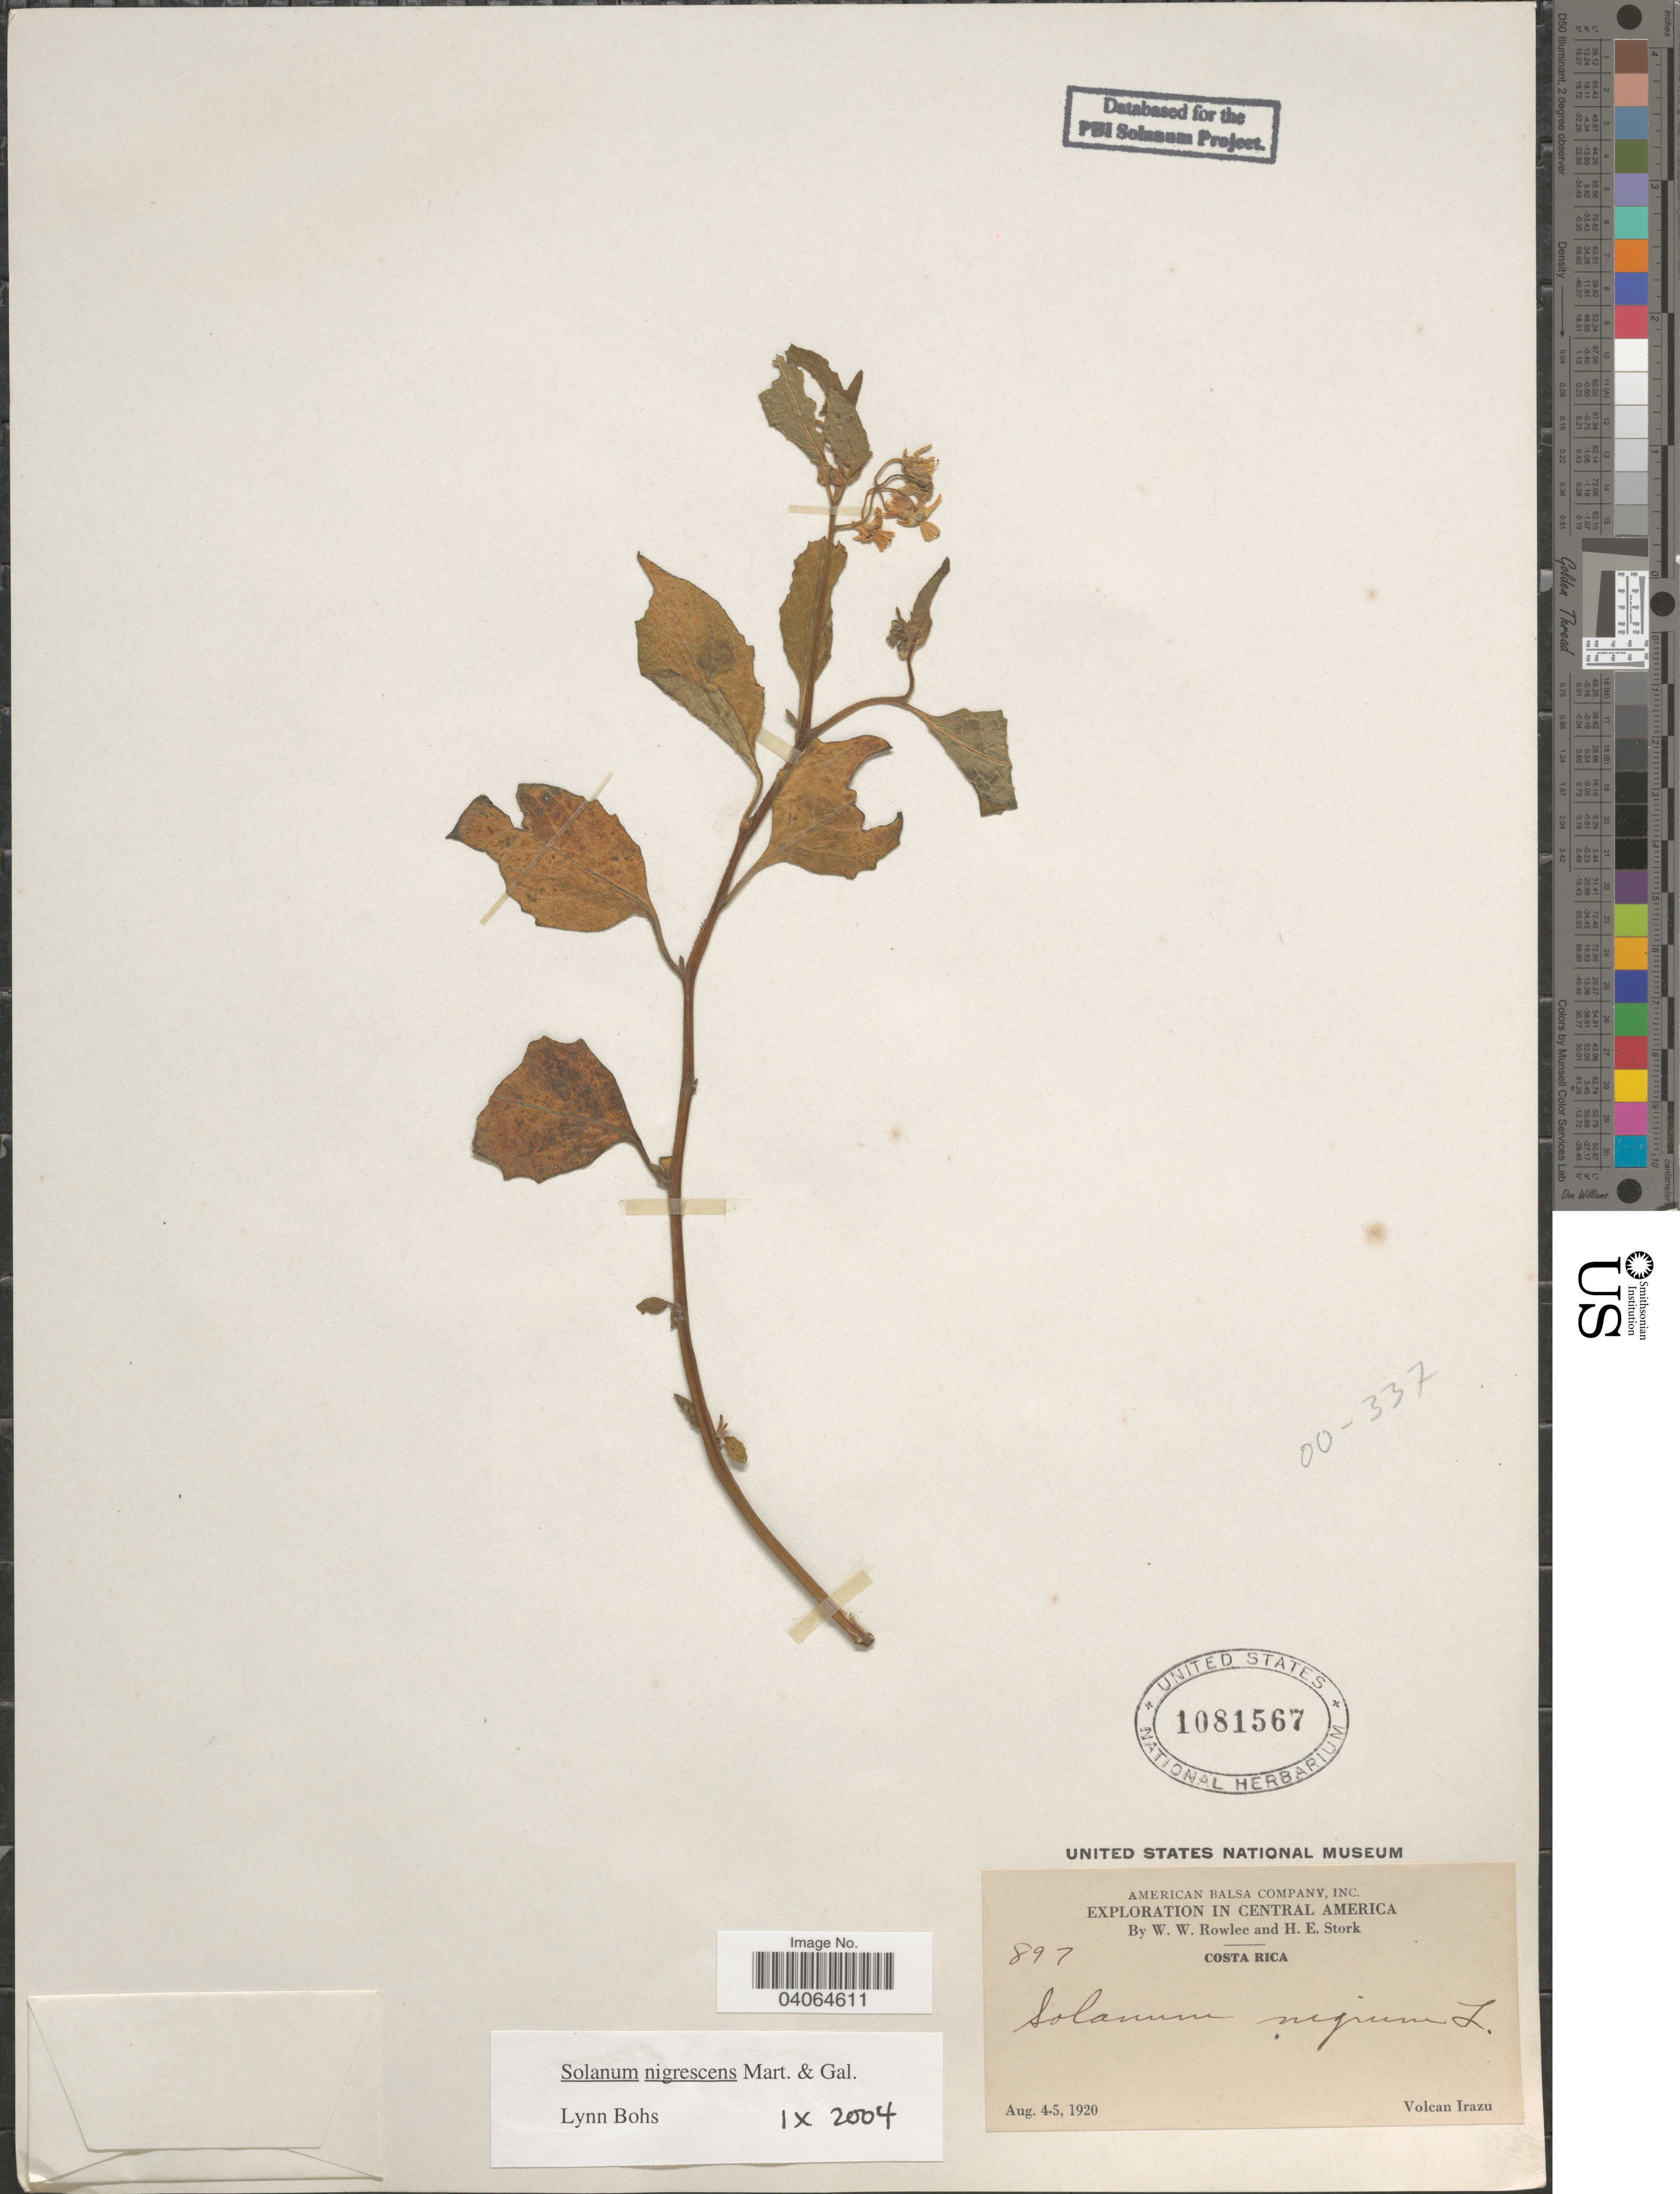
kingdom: Plantae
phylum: Tracheophyta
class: Magnoliopsida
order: Solanales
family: Solanaceae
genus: Solanum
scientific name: Solanum nigrescens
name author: M. Martens & Galeotti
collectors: W. W. Rowlee & H. E. Stork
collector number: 897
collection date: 1920-08-04/1920-08-05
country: Costa Rica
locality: Volcan Irazu.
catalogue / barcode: US 1081567